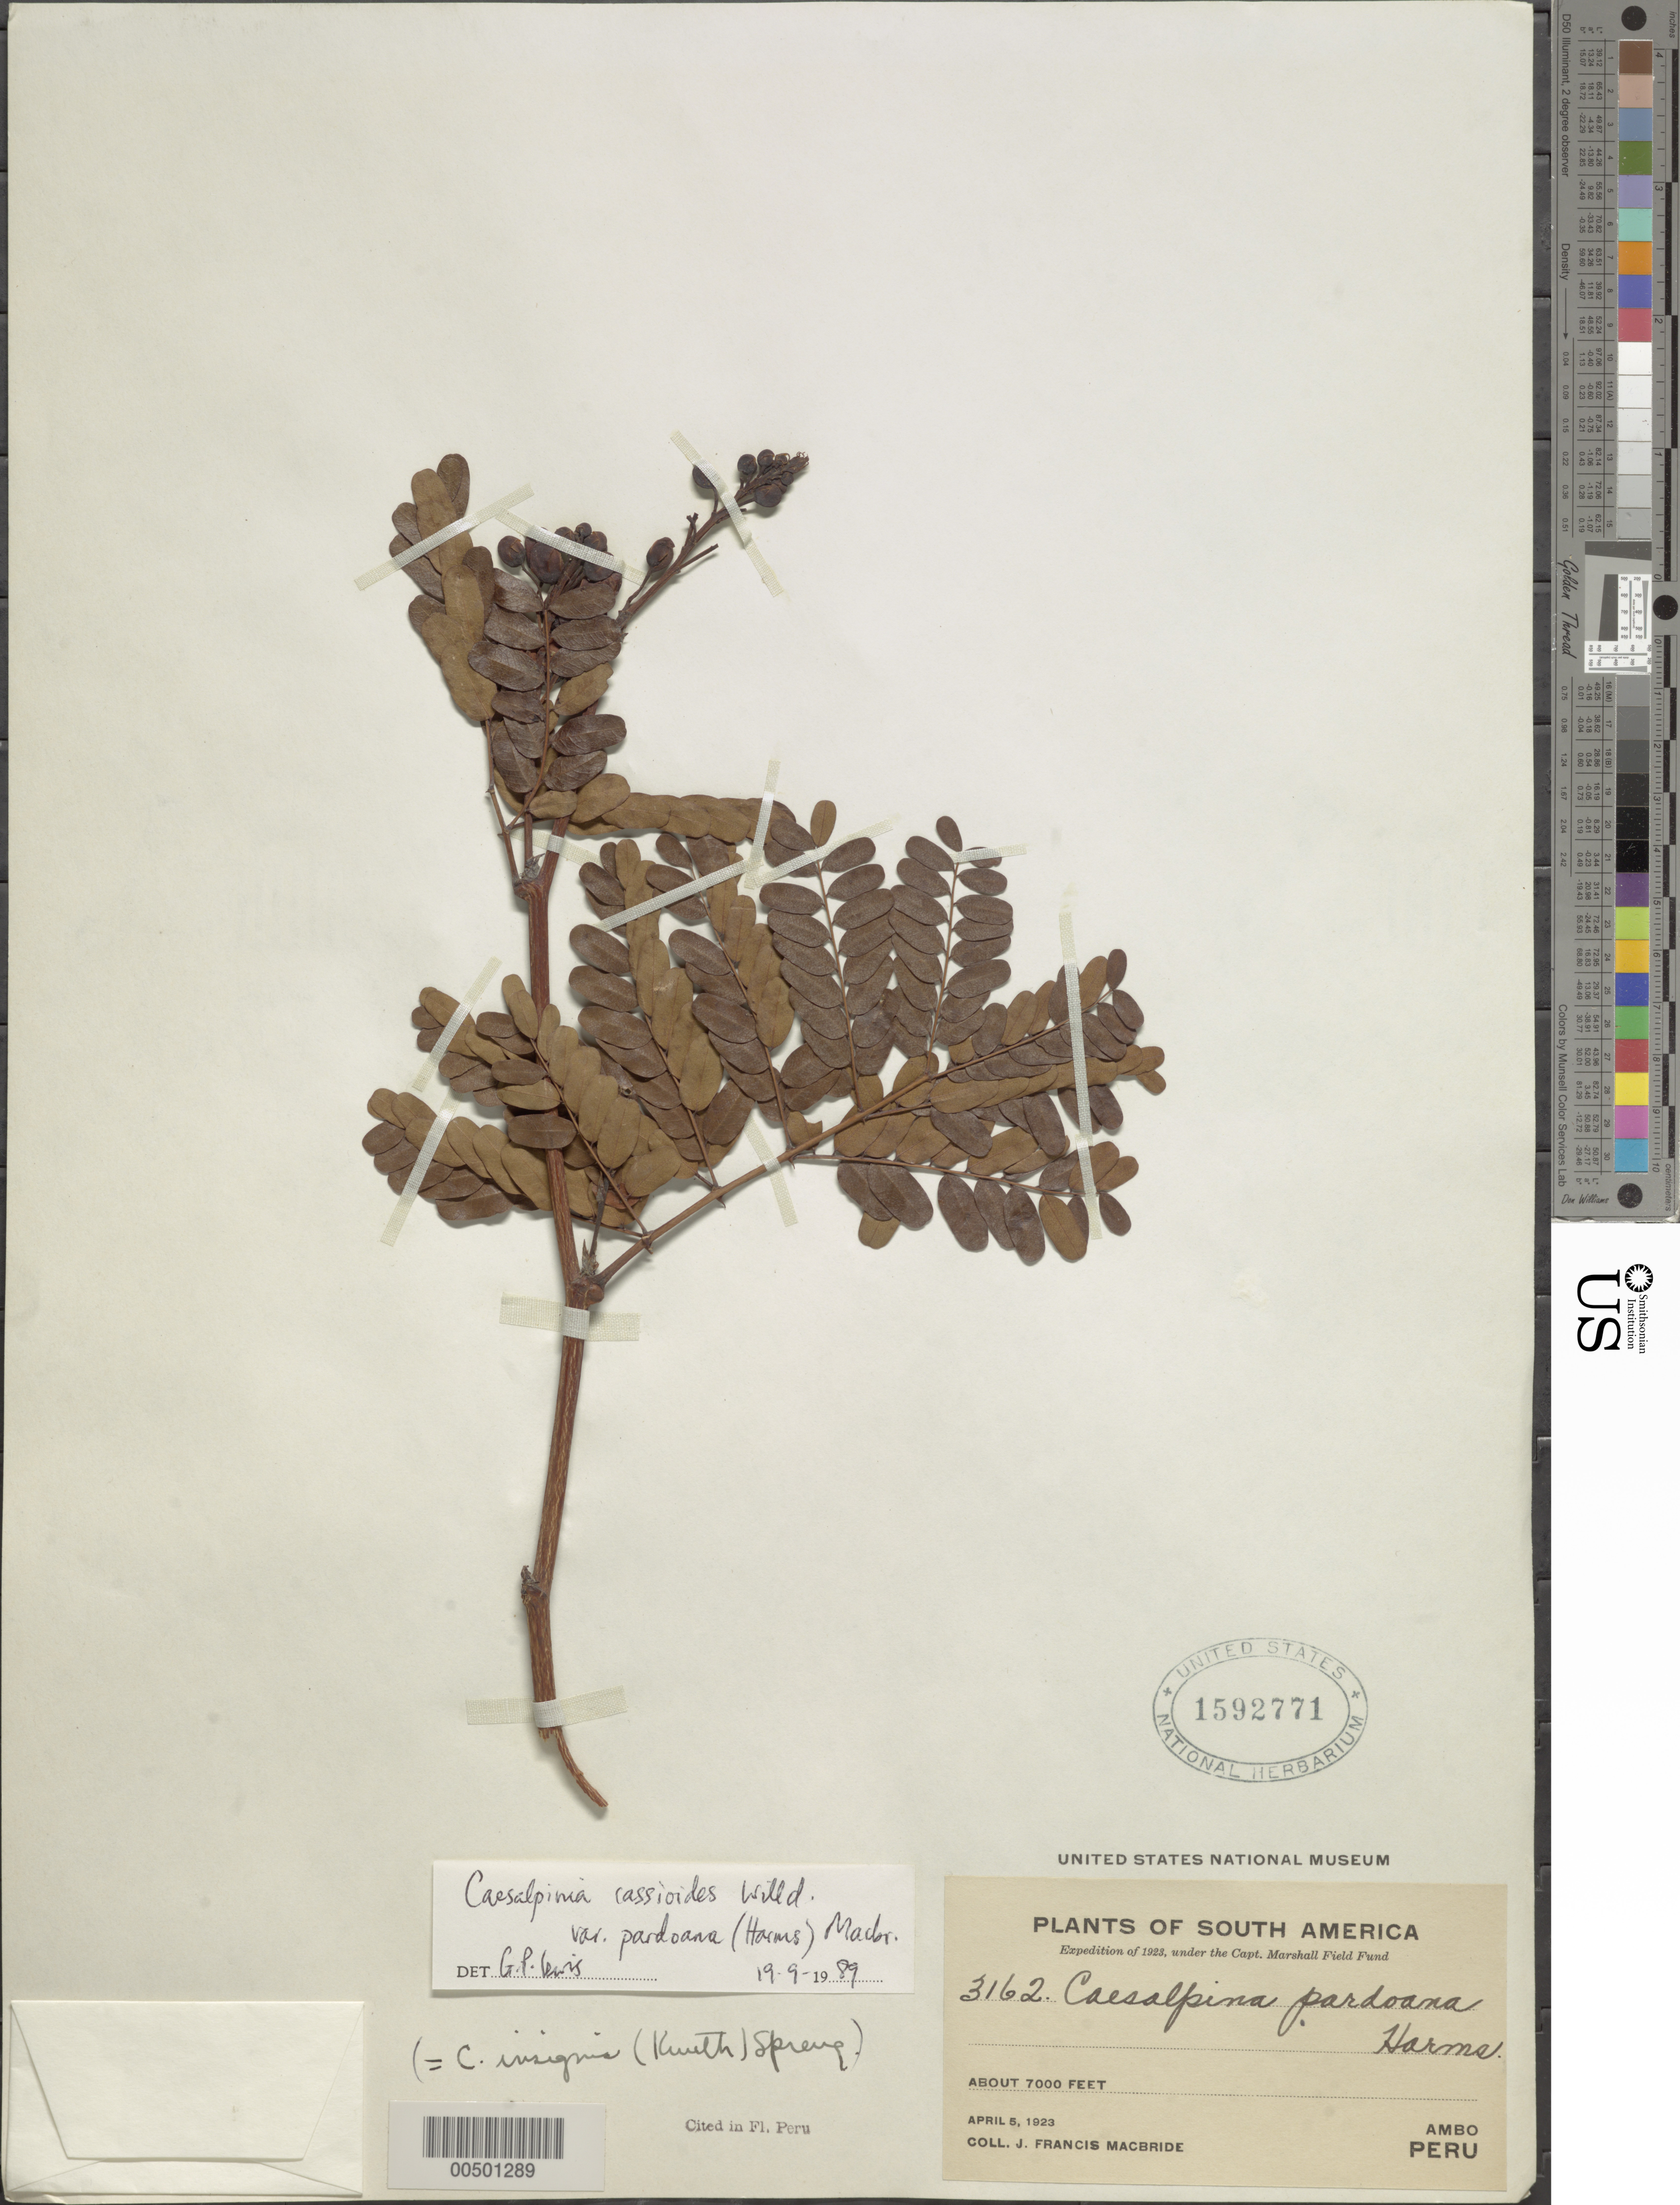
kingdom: Plantae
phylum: Tracheophyta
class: Magnoliopsida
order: Fabales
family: Fabaceae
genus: Caesalpinia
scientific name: Caesalpinia cassioides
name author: Willd.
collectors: J. F. Macbride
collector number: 3162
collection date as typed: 05 Apr 1923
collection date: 1923-04-05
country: Peru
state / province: Huánuco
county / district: Ambo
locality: Ambo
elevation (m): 2134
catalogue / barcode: US 1592771